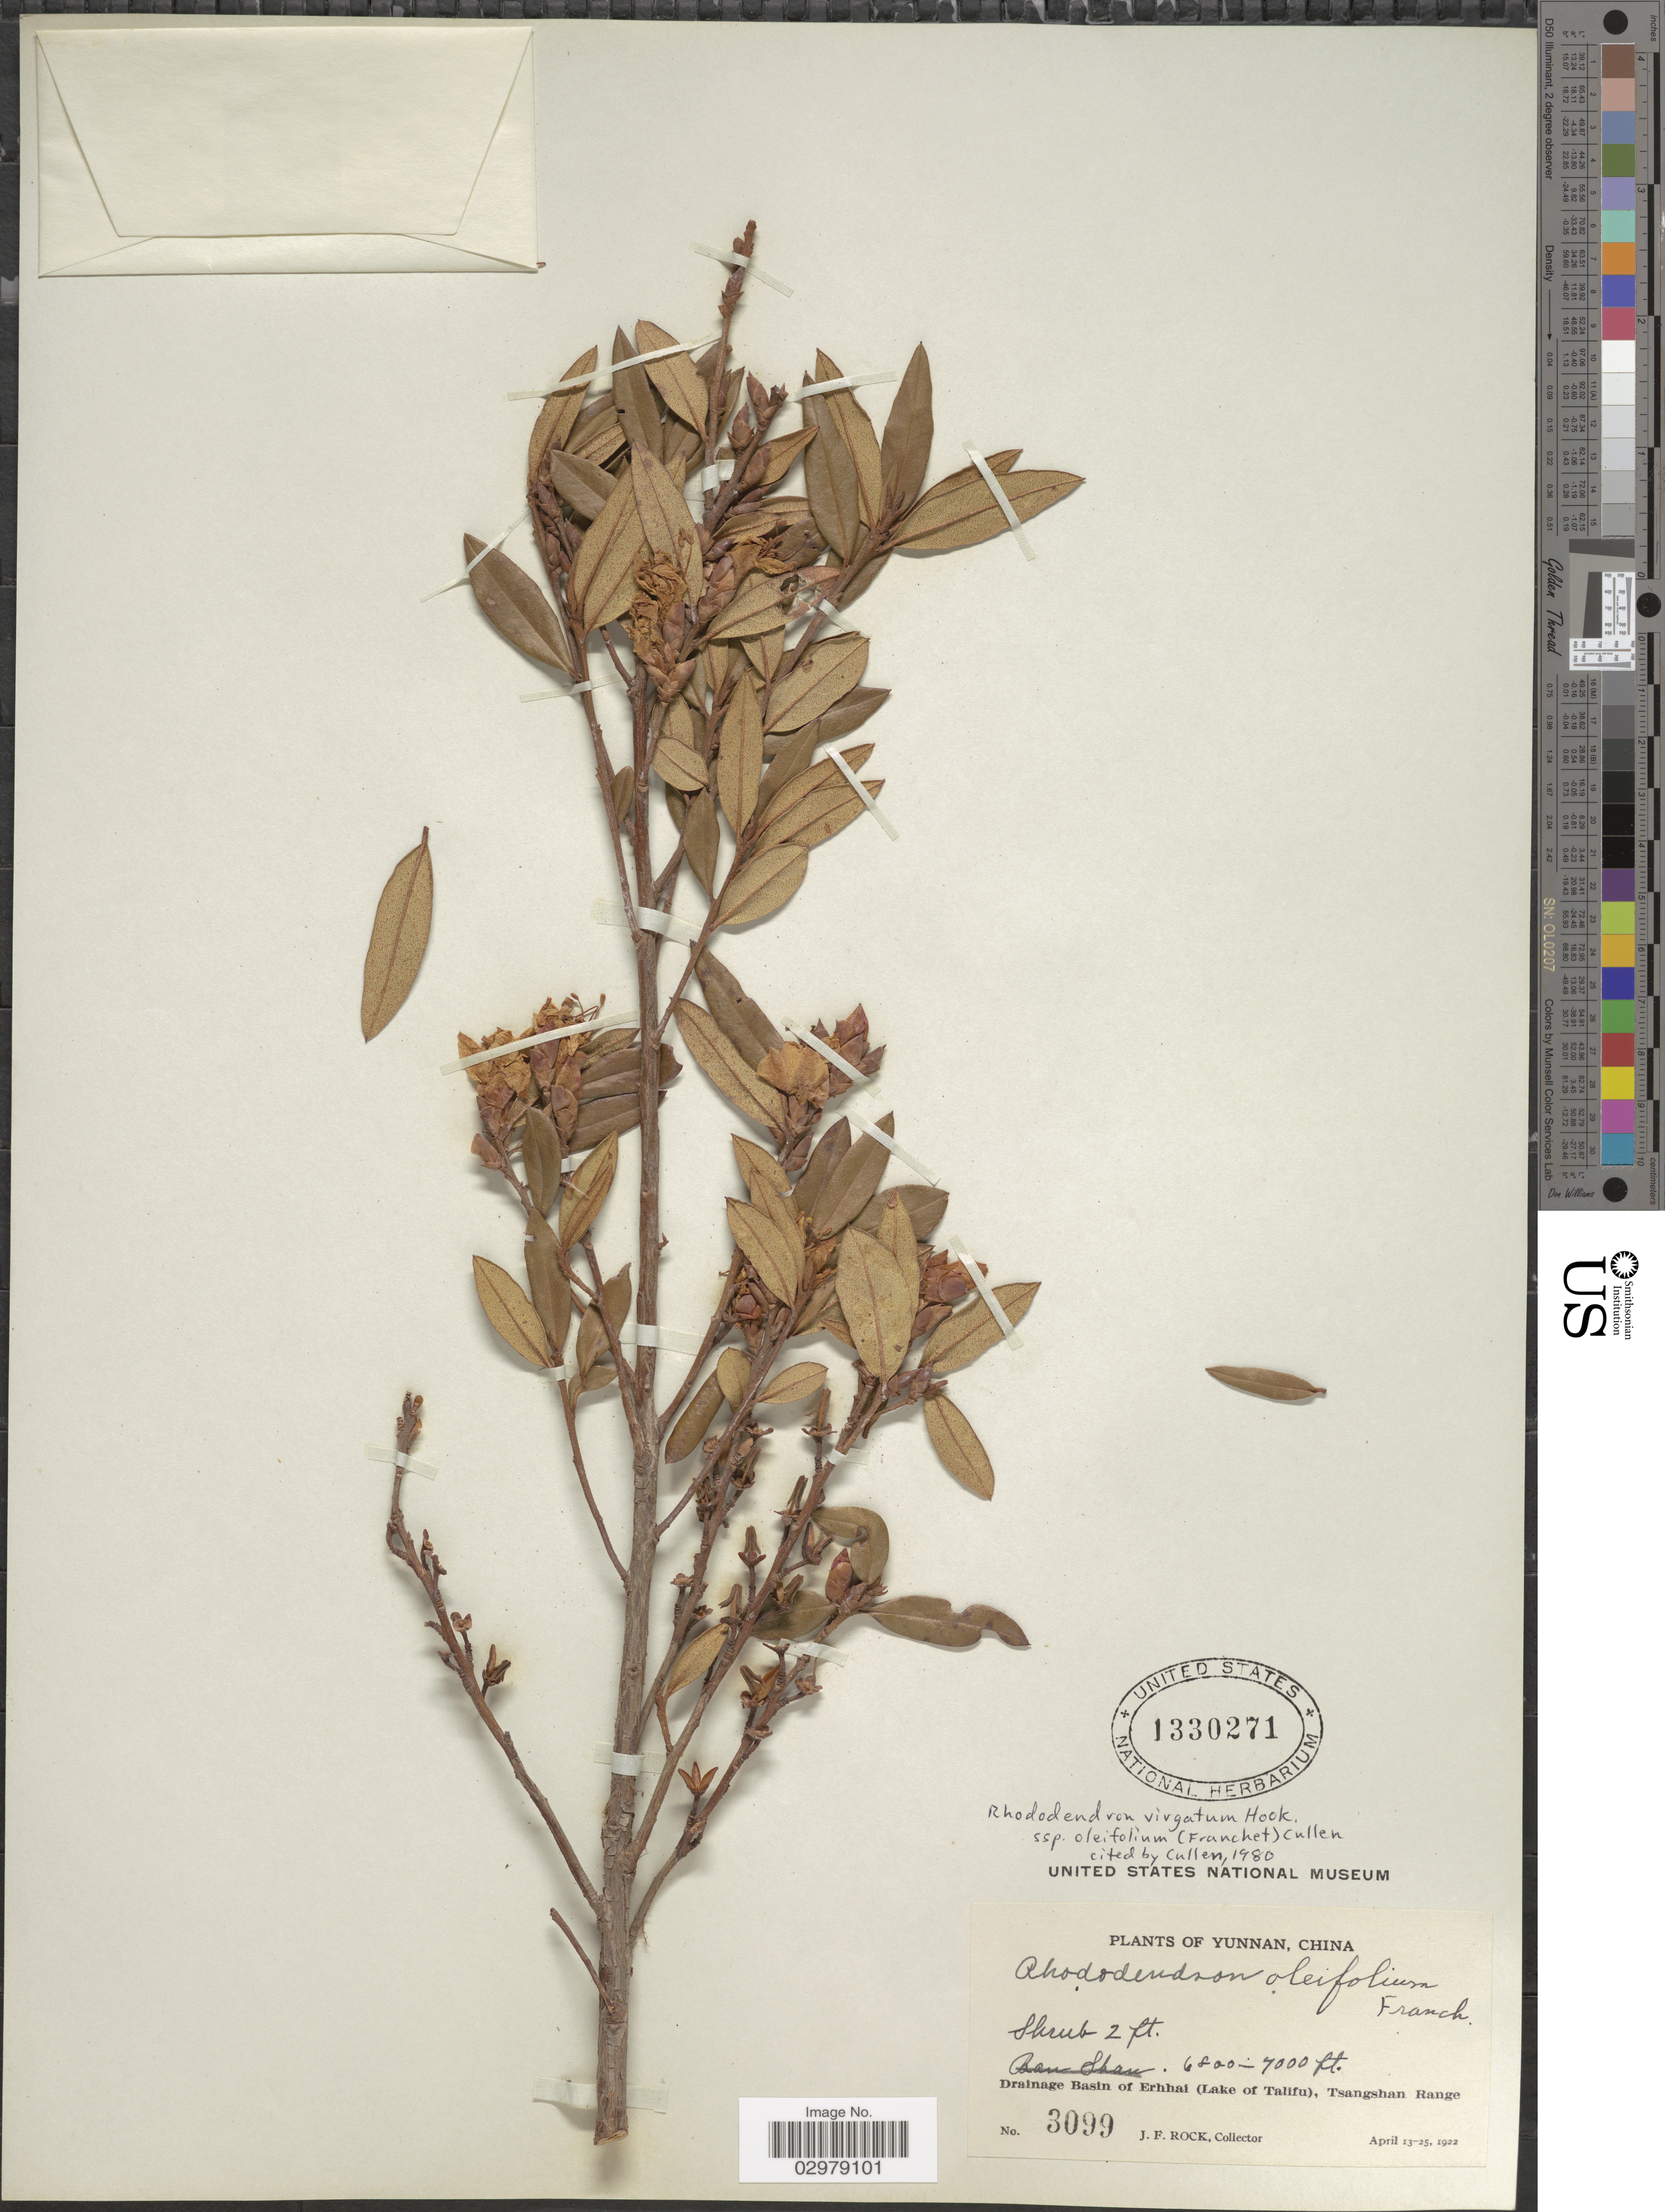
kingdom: Plantae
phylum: Tracheophyta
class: Magnoliopsida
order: Ericales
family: Ericaceae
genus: Rhododendron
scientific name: Rhododendron virgatum subsp. oleifolium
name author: (Franch.) Cullen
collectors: J. Rock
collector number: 3099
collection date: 1922-04-13/1922-04-25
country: China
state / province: Yunnan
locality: Drainage Basin or Erhhai (Lake of Talifu), Tsangshan Range.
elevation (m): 2073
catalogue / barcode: US 1330271